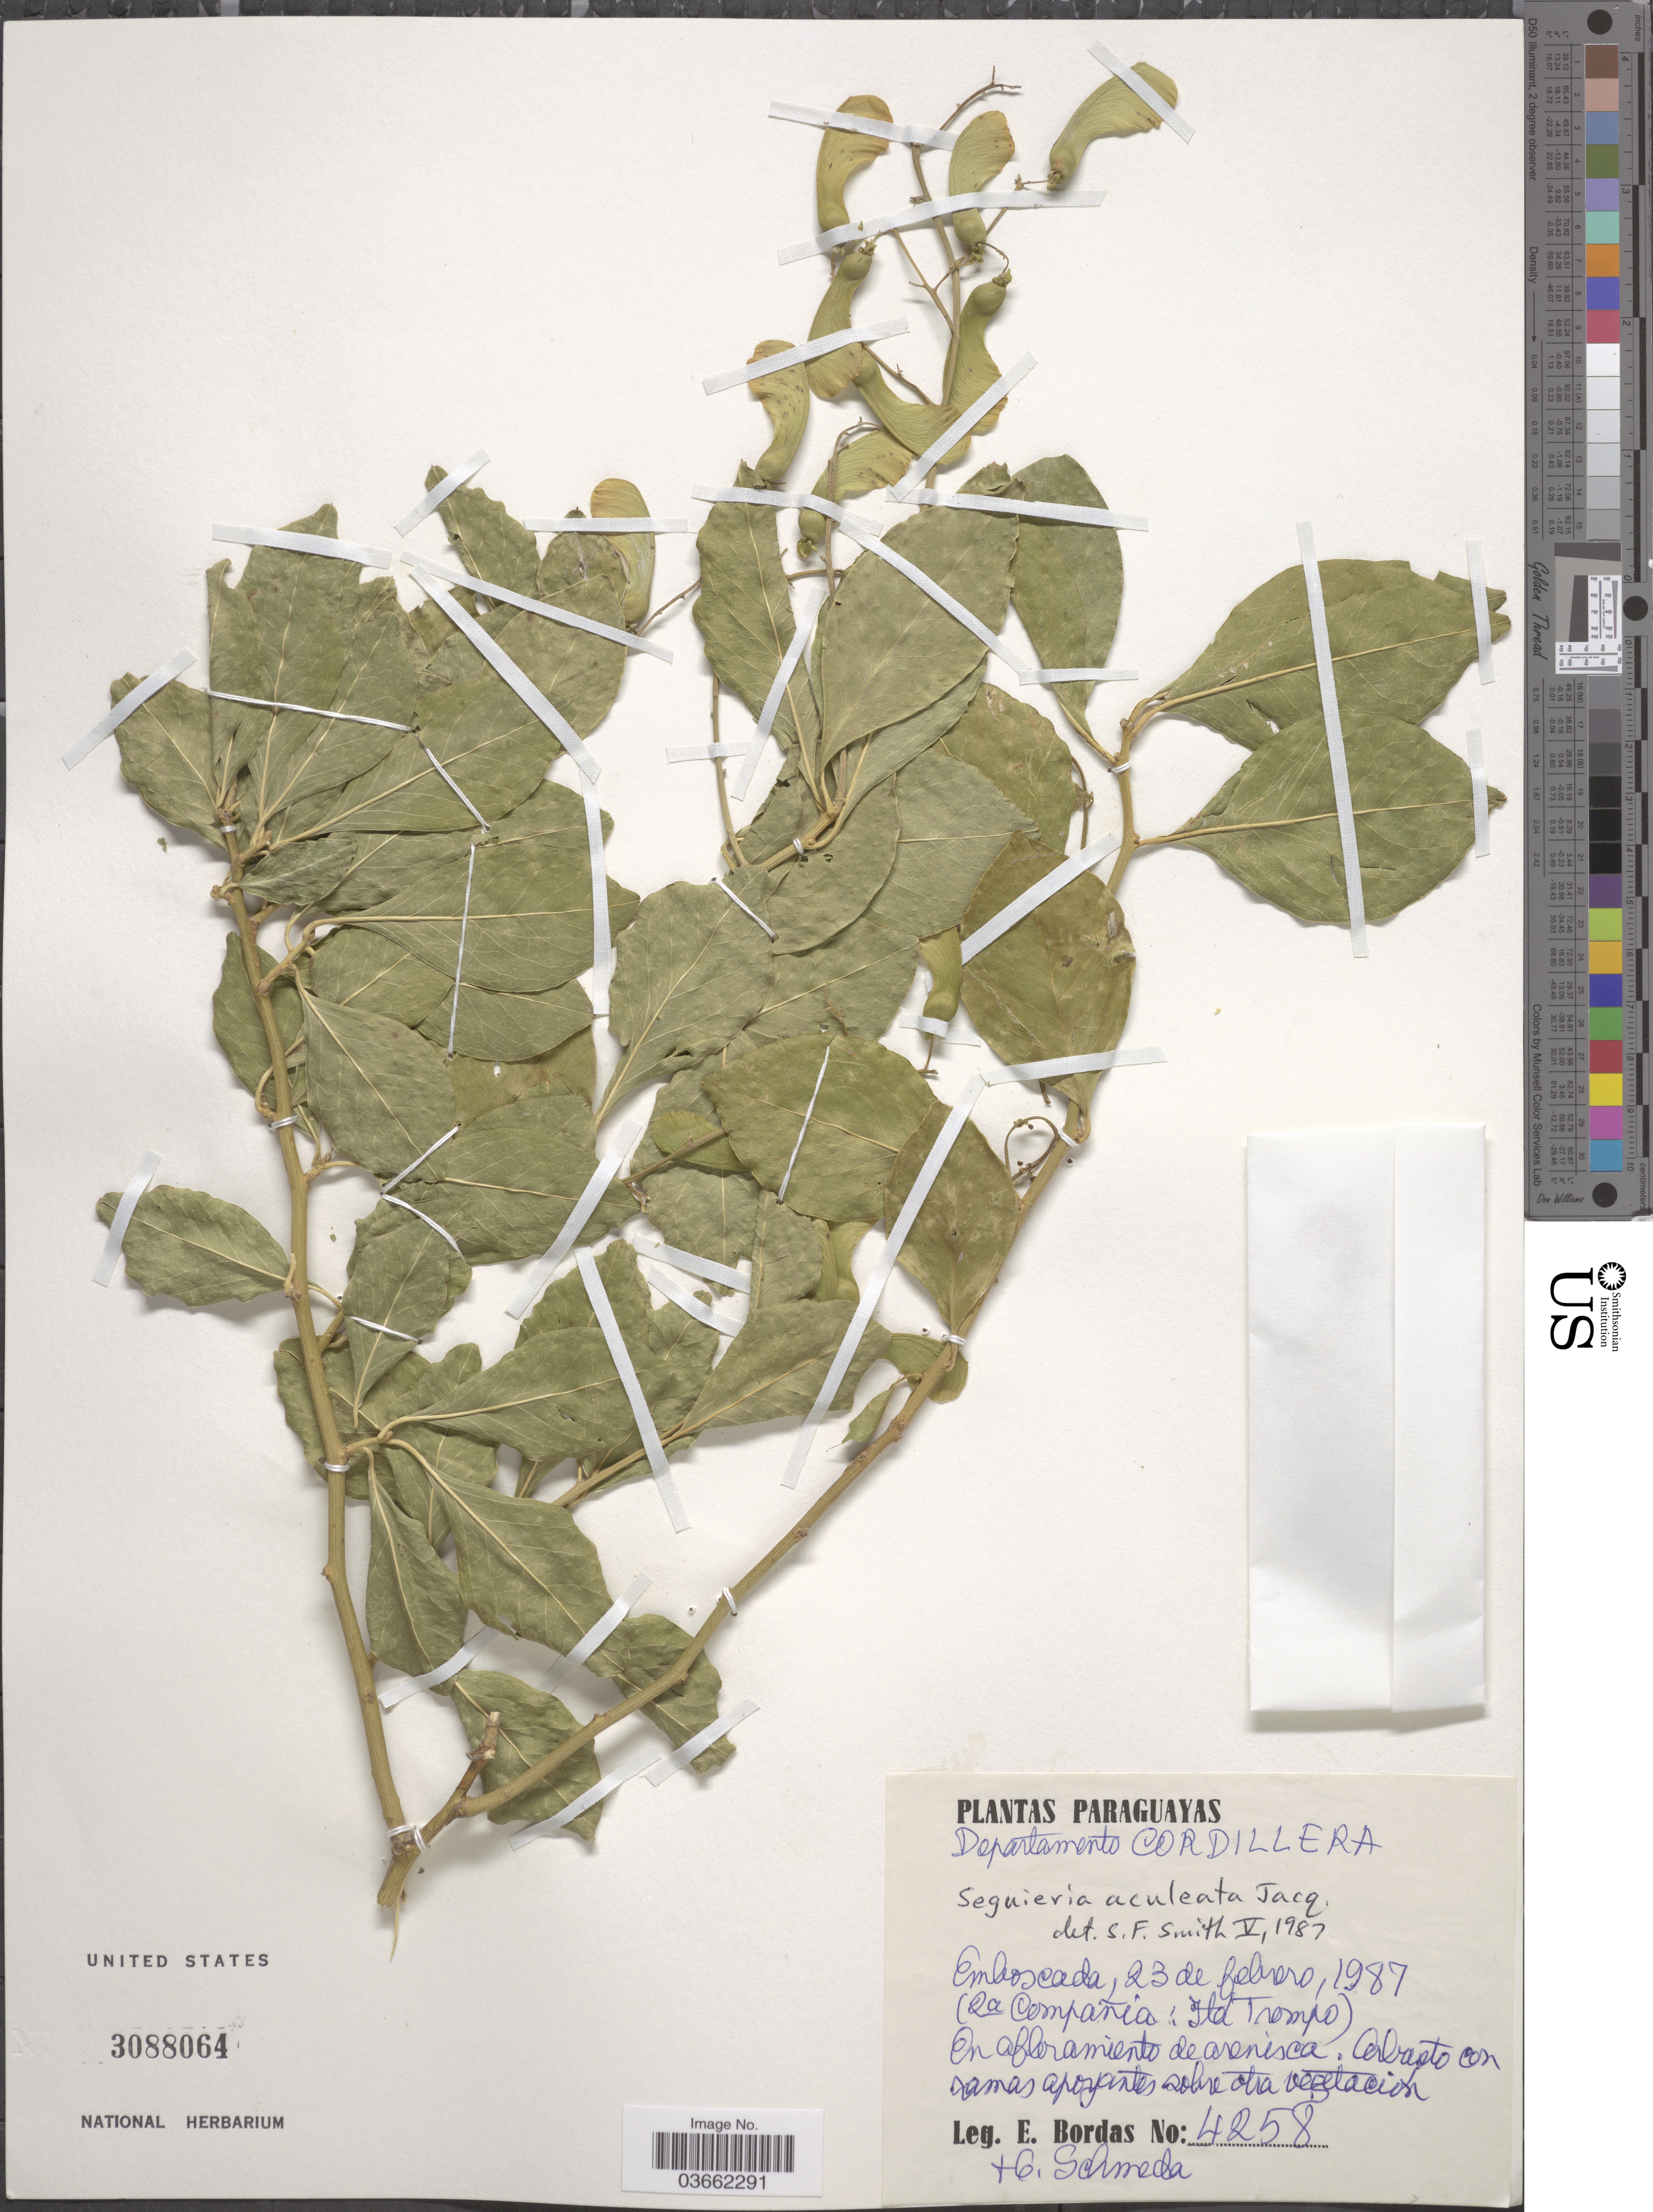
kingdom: Plantae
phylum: Tracheophyta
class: Magnoliopsida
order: Caryophyllales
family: Phytolaccaceae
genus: Seguieria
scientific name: Seguieria aculeata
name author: Jacq.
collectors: E. Bordas & G. Schmeda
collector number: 4258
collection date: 1987-02-23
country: Paraguay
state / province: Cordillera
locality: Departamento Cordillera. Emboscada (Qa Compañia: Itd Trompo).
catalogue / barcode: US 3088064